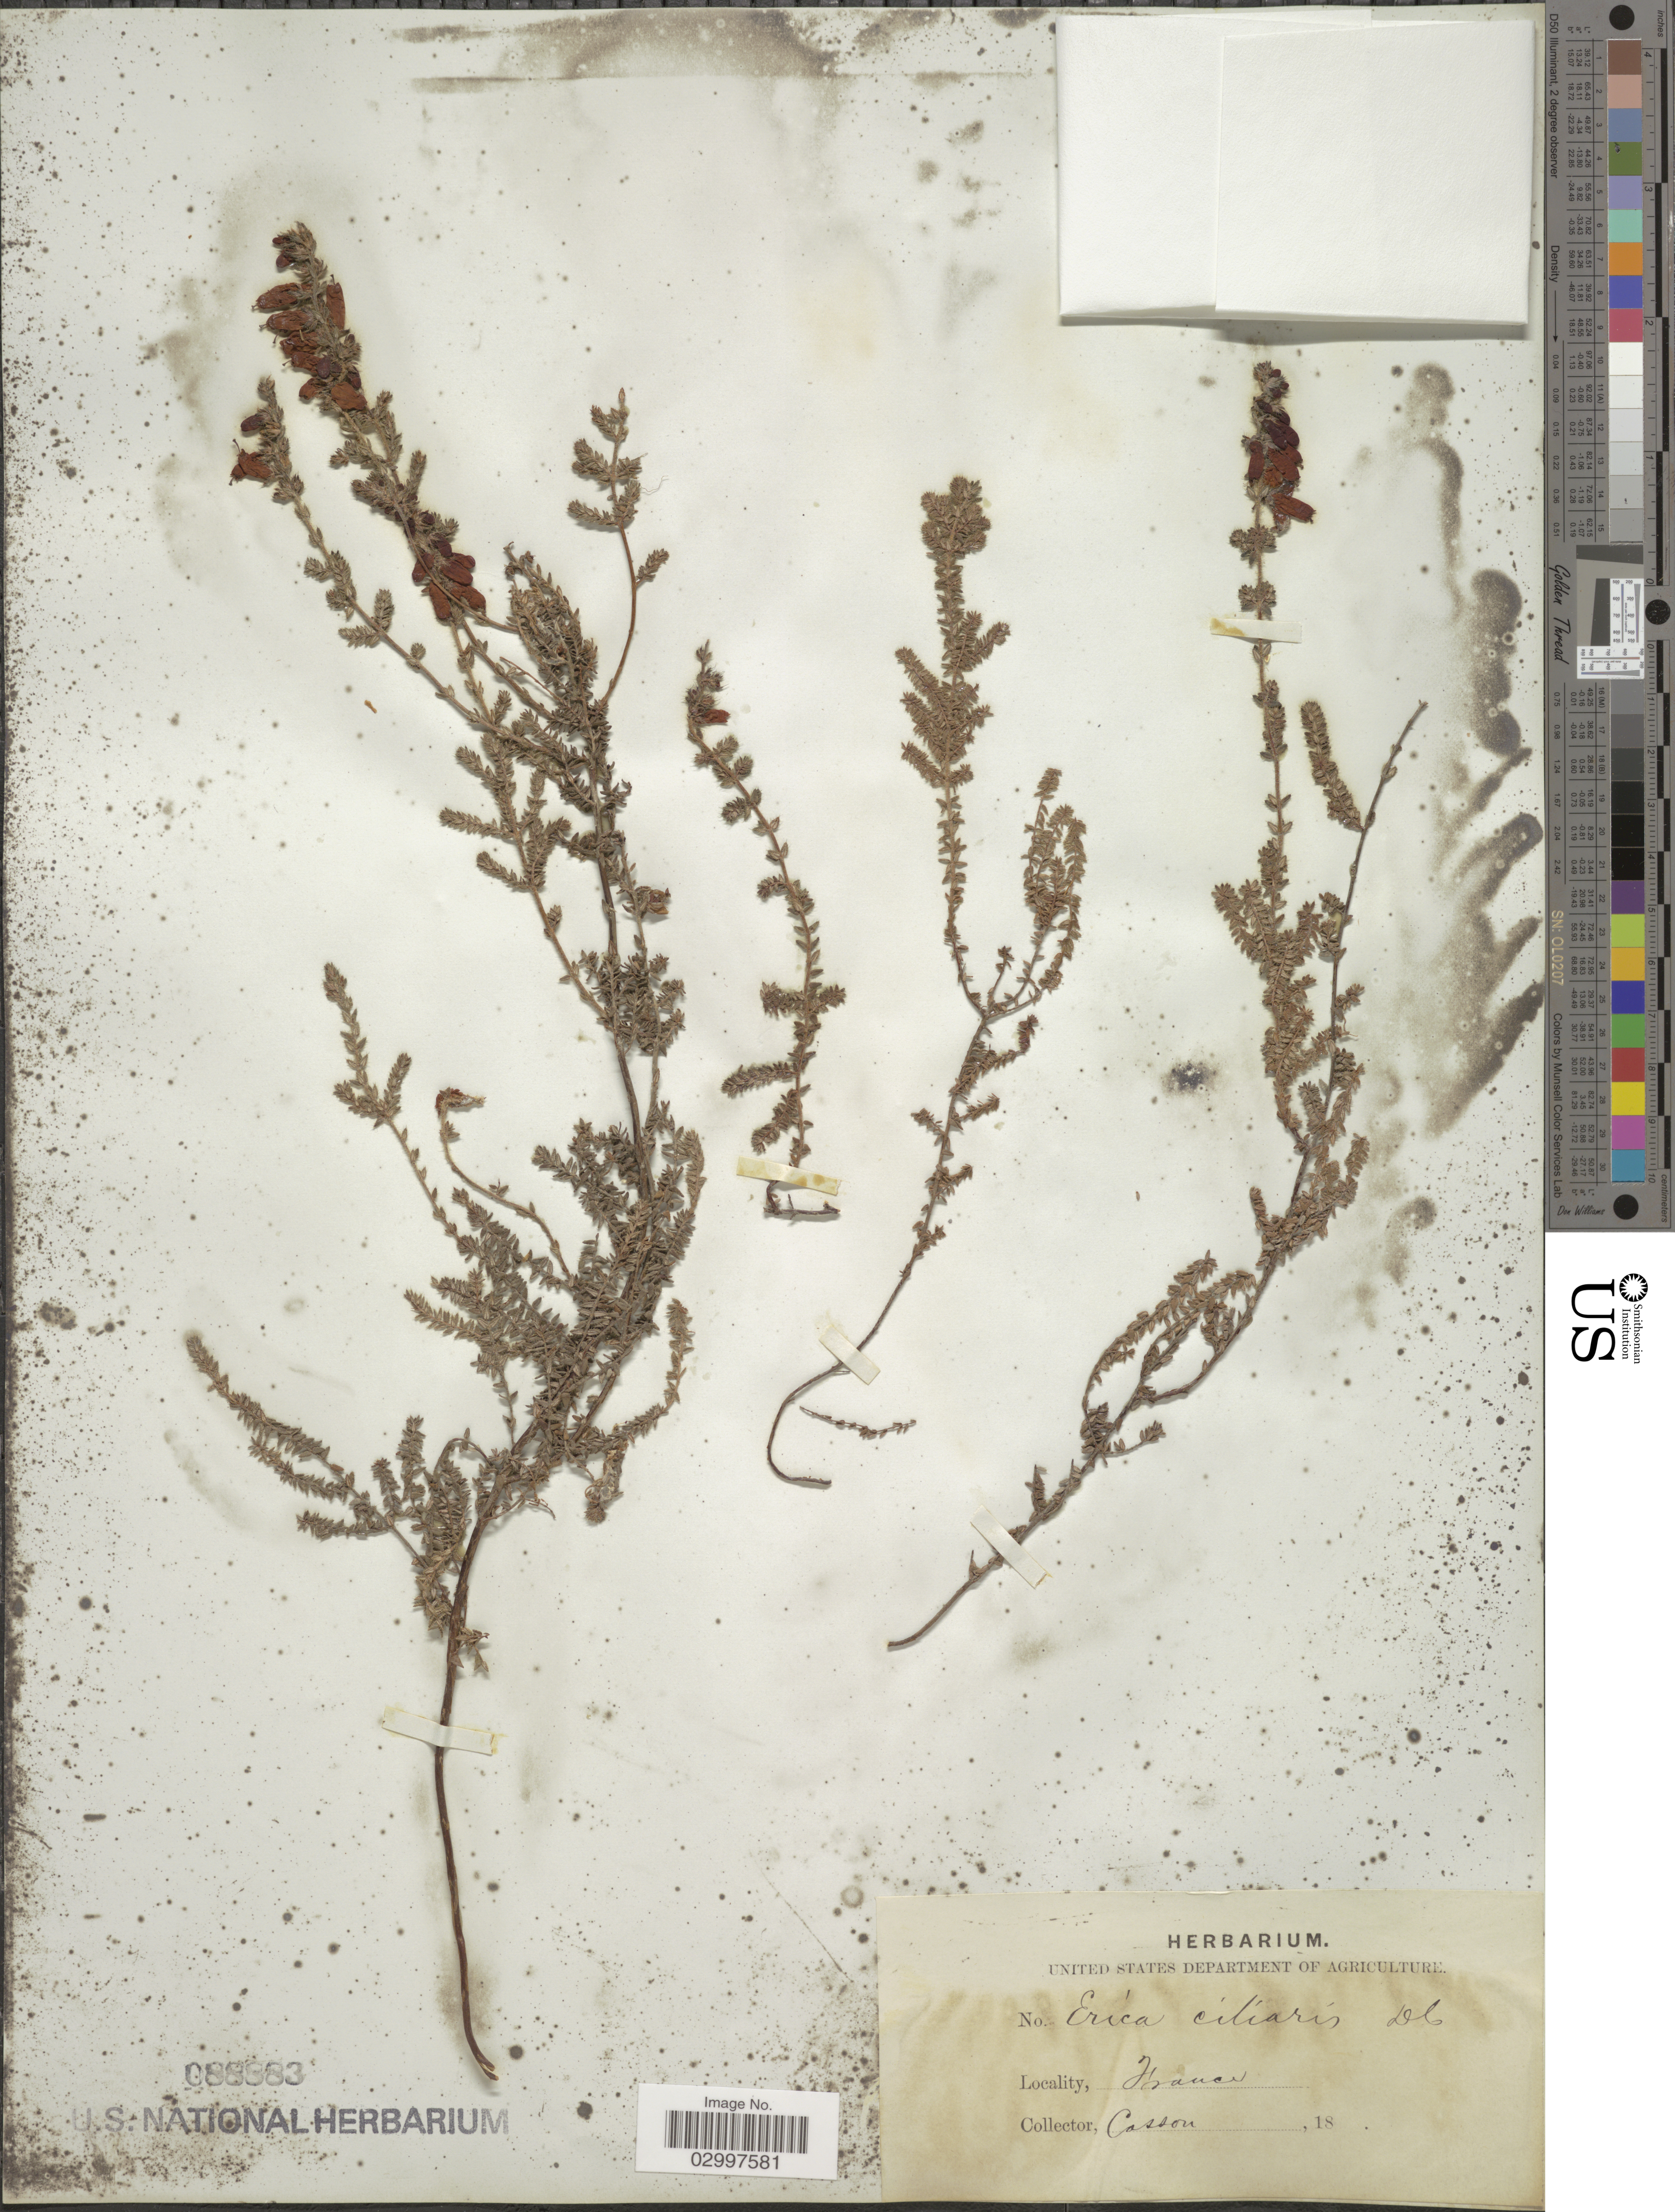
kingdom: Plantae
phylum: Tracheophyta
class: Magnoliopsida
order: Ericales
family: Ericaceae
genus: Erica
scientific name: Erica ciliaris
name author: L.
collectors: Casson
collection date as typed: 18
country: France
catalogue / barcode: US 88883